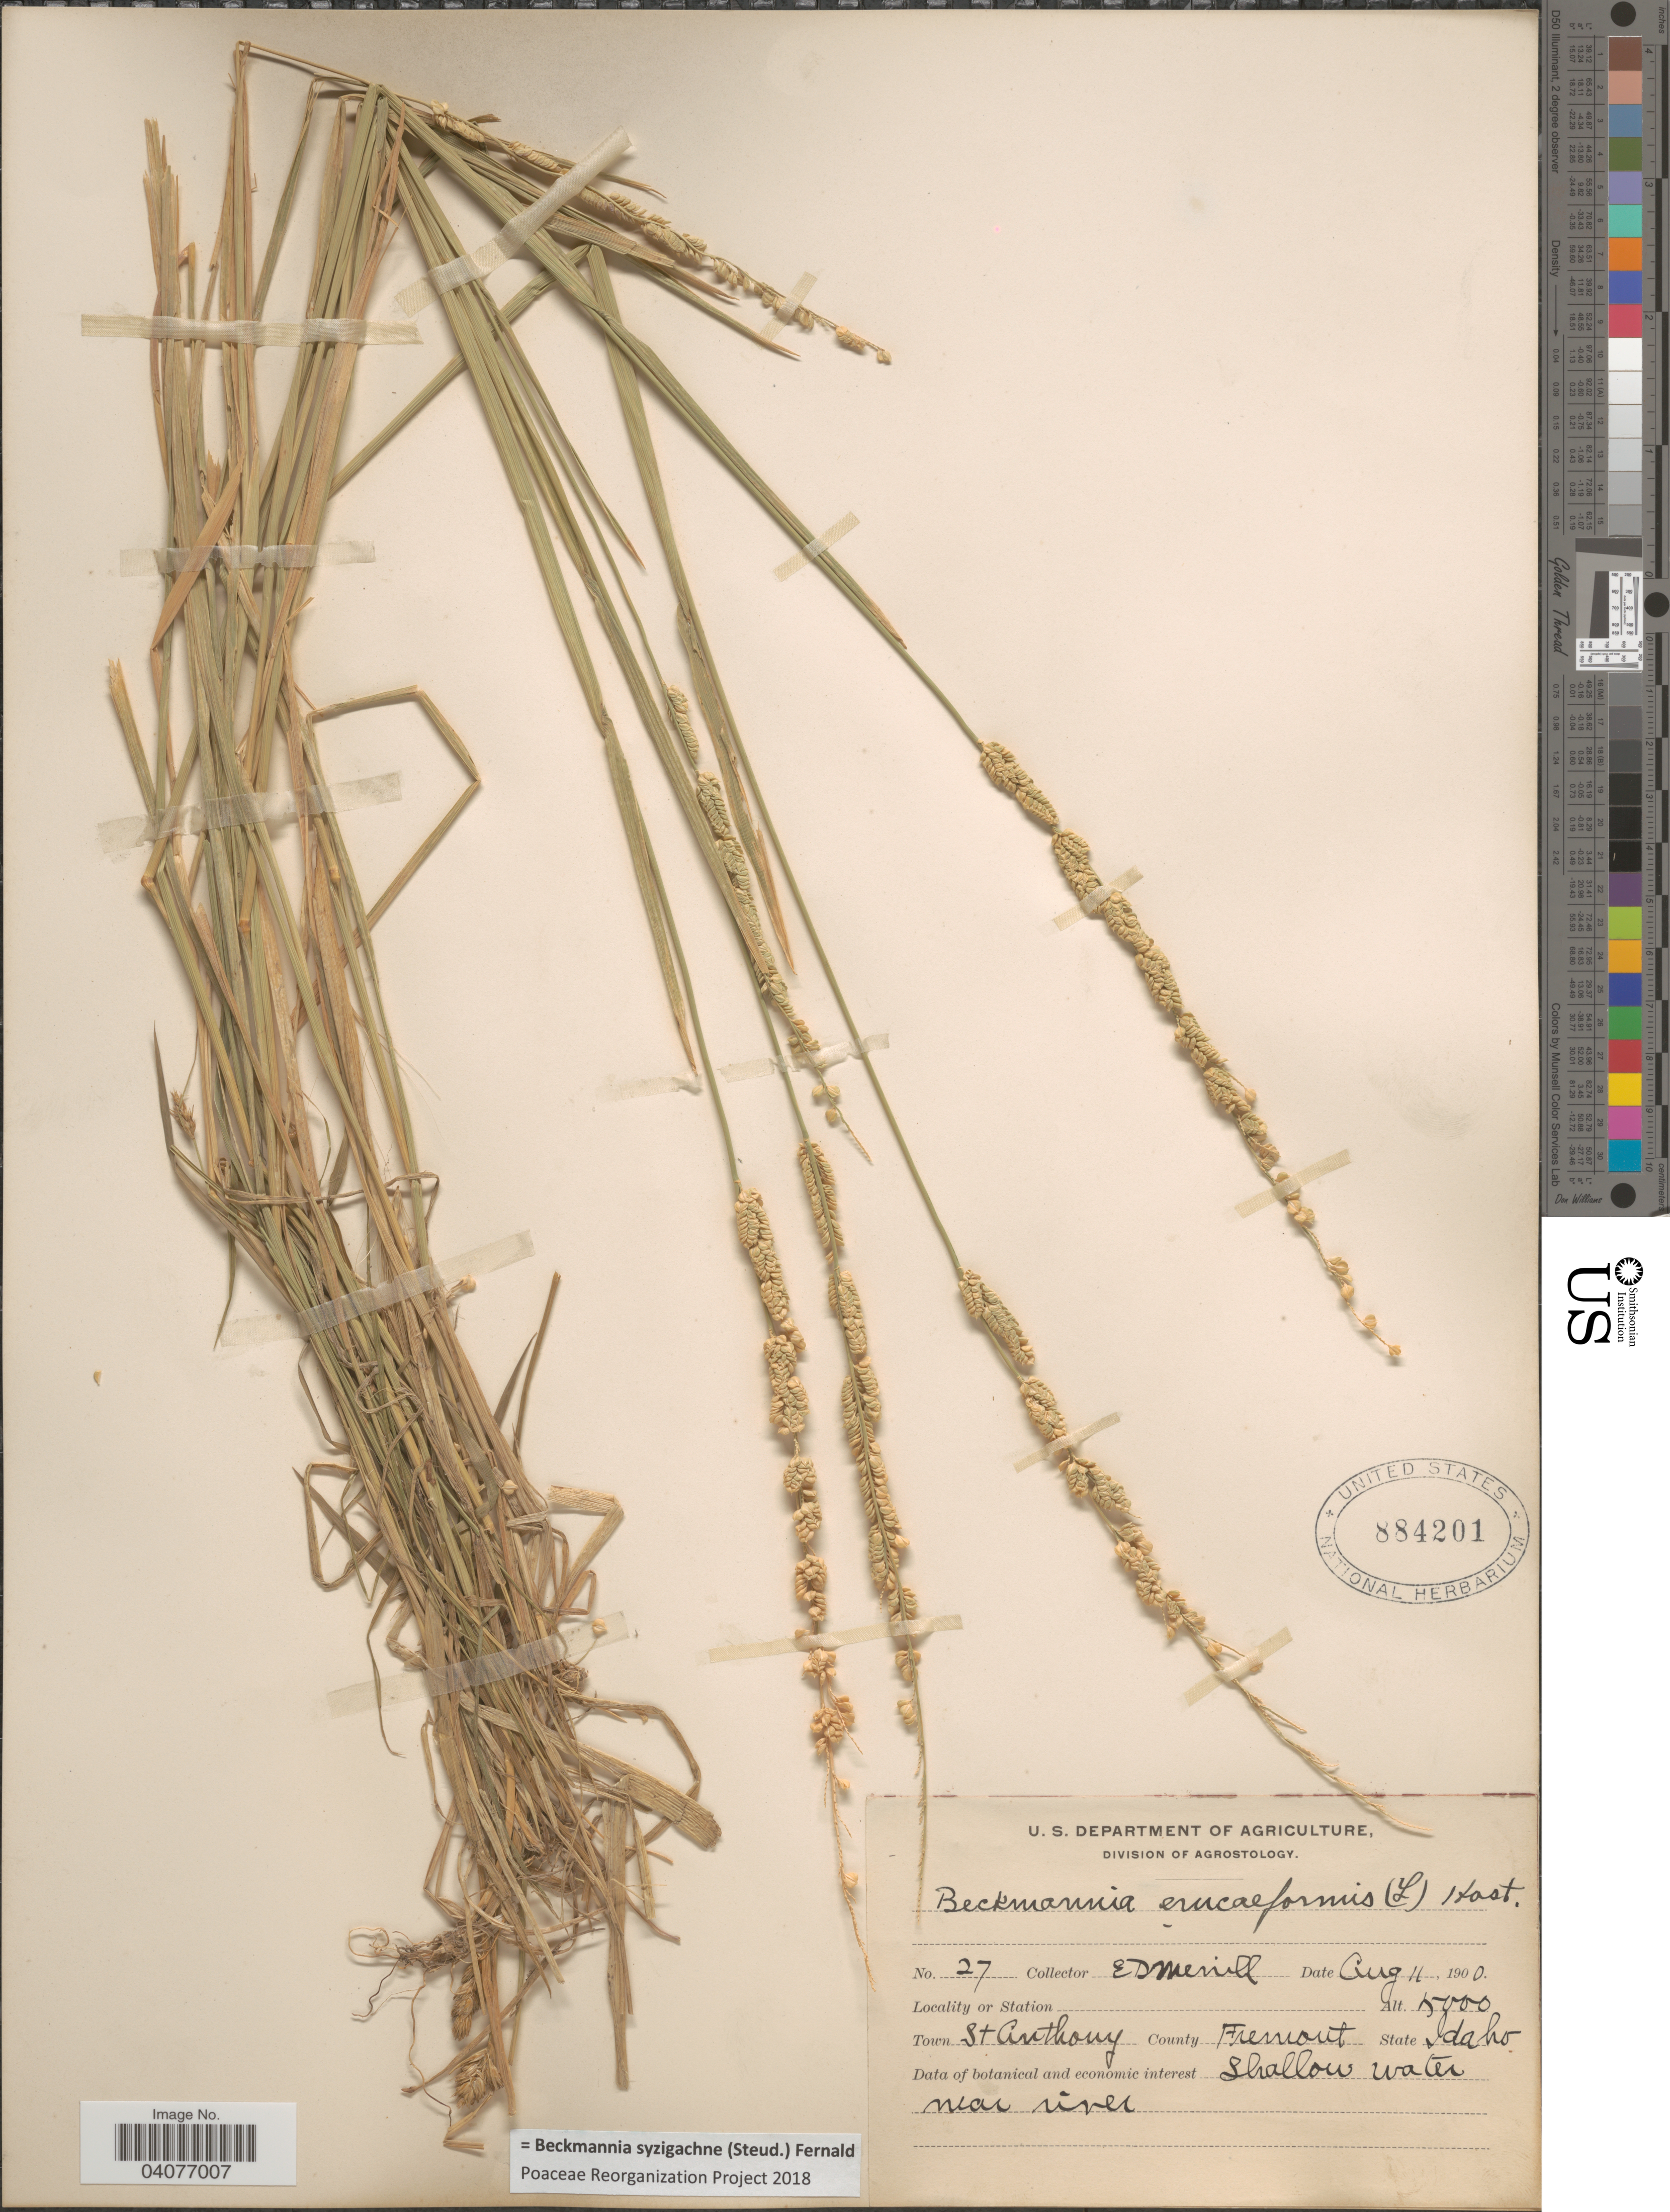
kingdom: Plantae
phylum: Tracheophyta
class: Liliopsida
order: Poales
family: Poaceae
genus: Beckmannia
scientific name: Beckmannia syzigachne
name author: (Steud.) Fernald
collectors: E. D. Merrill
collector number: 27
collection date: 1900-08-11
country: United States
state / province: Idaho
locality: Town St Anthony. County Fremont. Shallow water near river.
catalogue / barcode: US 884201